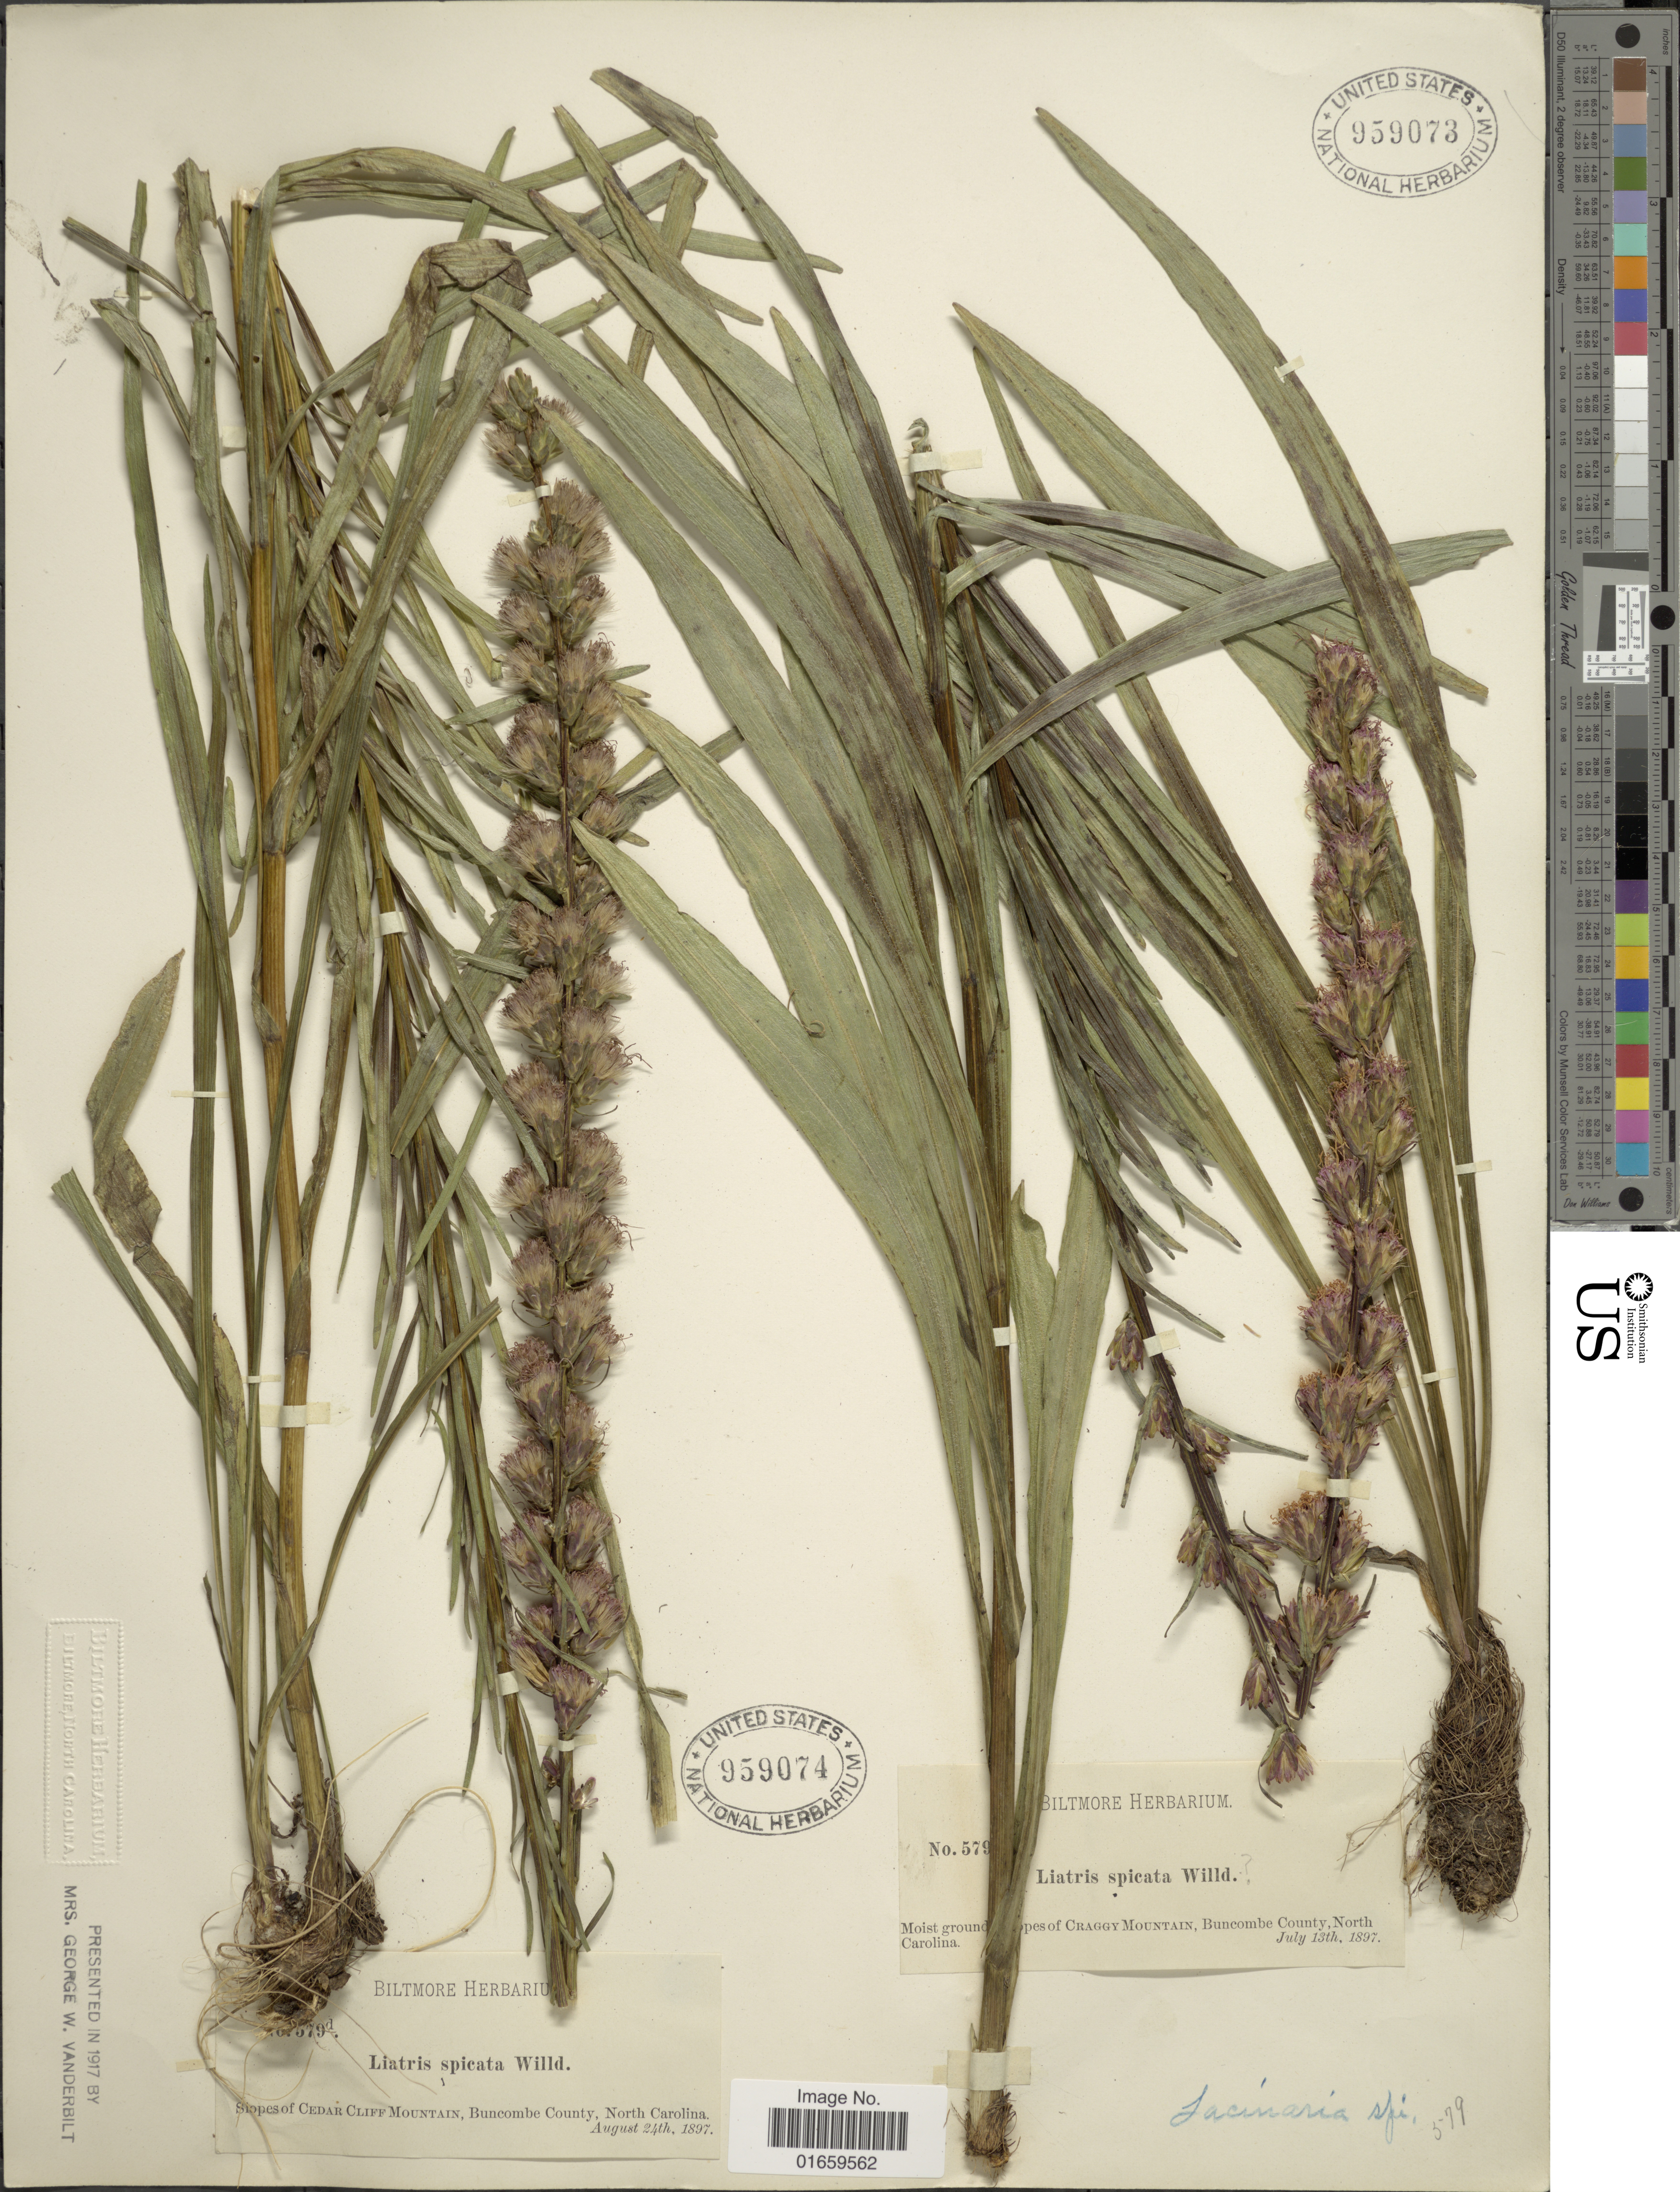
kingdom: Plantae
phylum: Tracheophyta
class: Magnoliopsida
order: Asterales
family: Asteraceae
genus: Liatris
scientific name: Liatris spicata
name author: (L.) Willd.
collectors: ex herb. Biltmore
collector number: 579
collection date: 1897-07-13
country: United States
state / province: North Carolina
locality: Slopes of Craggy Mountain, Buncombe County, North Carolina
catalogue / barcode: US 959073-2